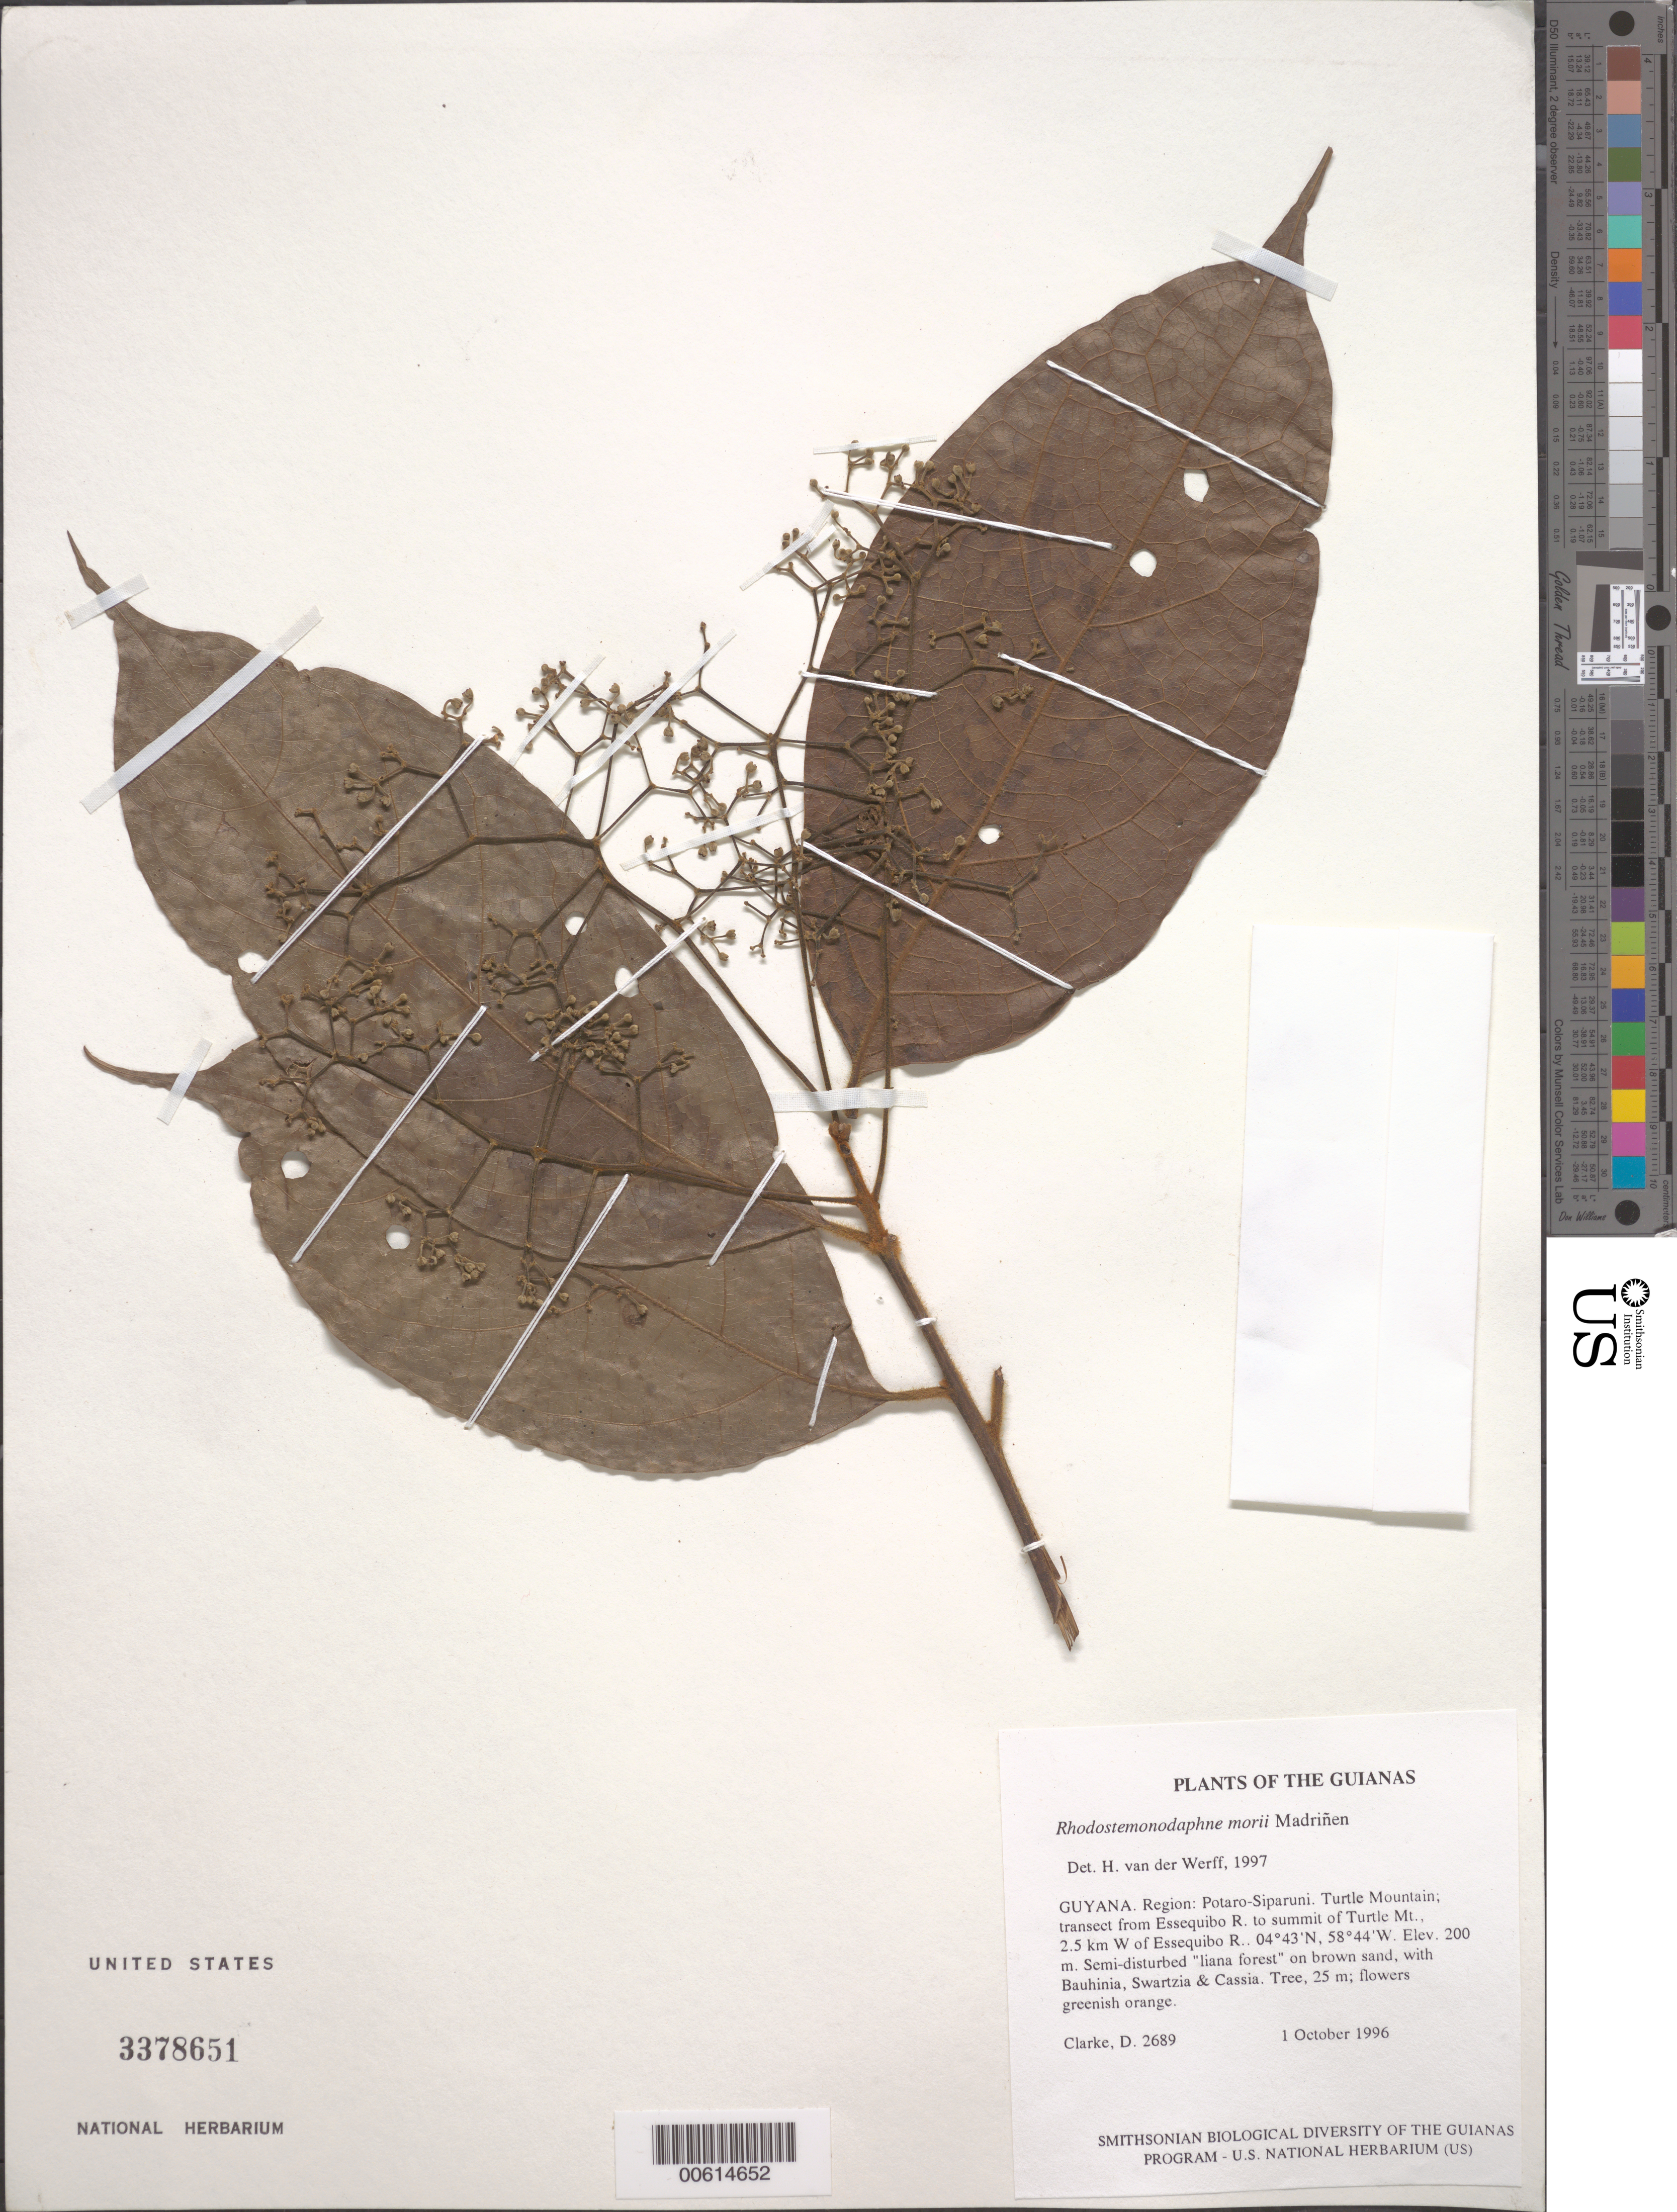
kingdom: Plantae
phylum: Tracheophyta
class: Magnoliopsida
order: Laurales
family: Lauraceae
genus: Rhodostemonodaphne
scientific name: Rhodostemonodaphne morii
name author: Madriñán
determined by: van der Werff, H., (MO), Missouri Botanical Garden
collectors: H. D. Clarke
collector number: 2689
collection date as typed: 1 October 1996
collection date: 1996-10-01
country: Guyana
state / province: Potaro-Siparuni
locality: Turtle Mountain, summit; 3 km W of Essequibo R.; Iwokrama International Rainforest Reserve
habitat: Semi-disturbed "liana forest" on brown sand, with Bauhinia, Swartzia & Cassia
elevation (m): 200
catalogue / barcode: US 3378651